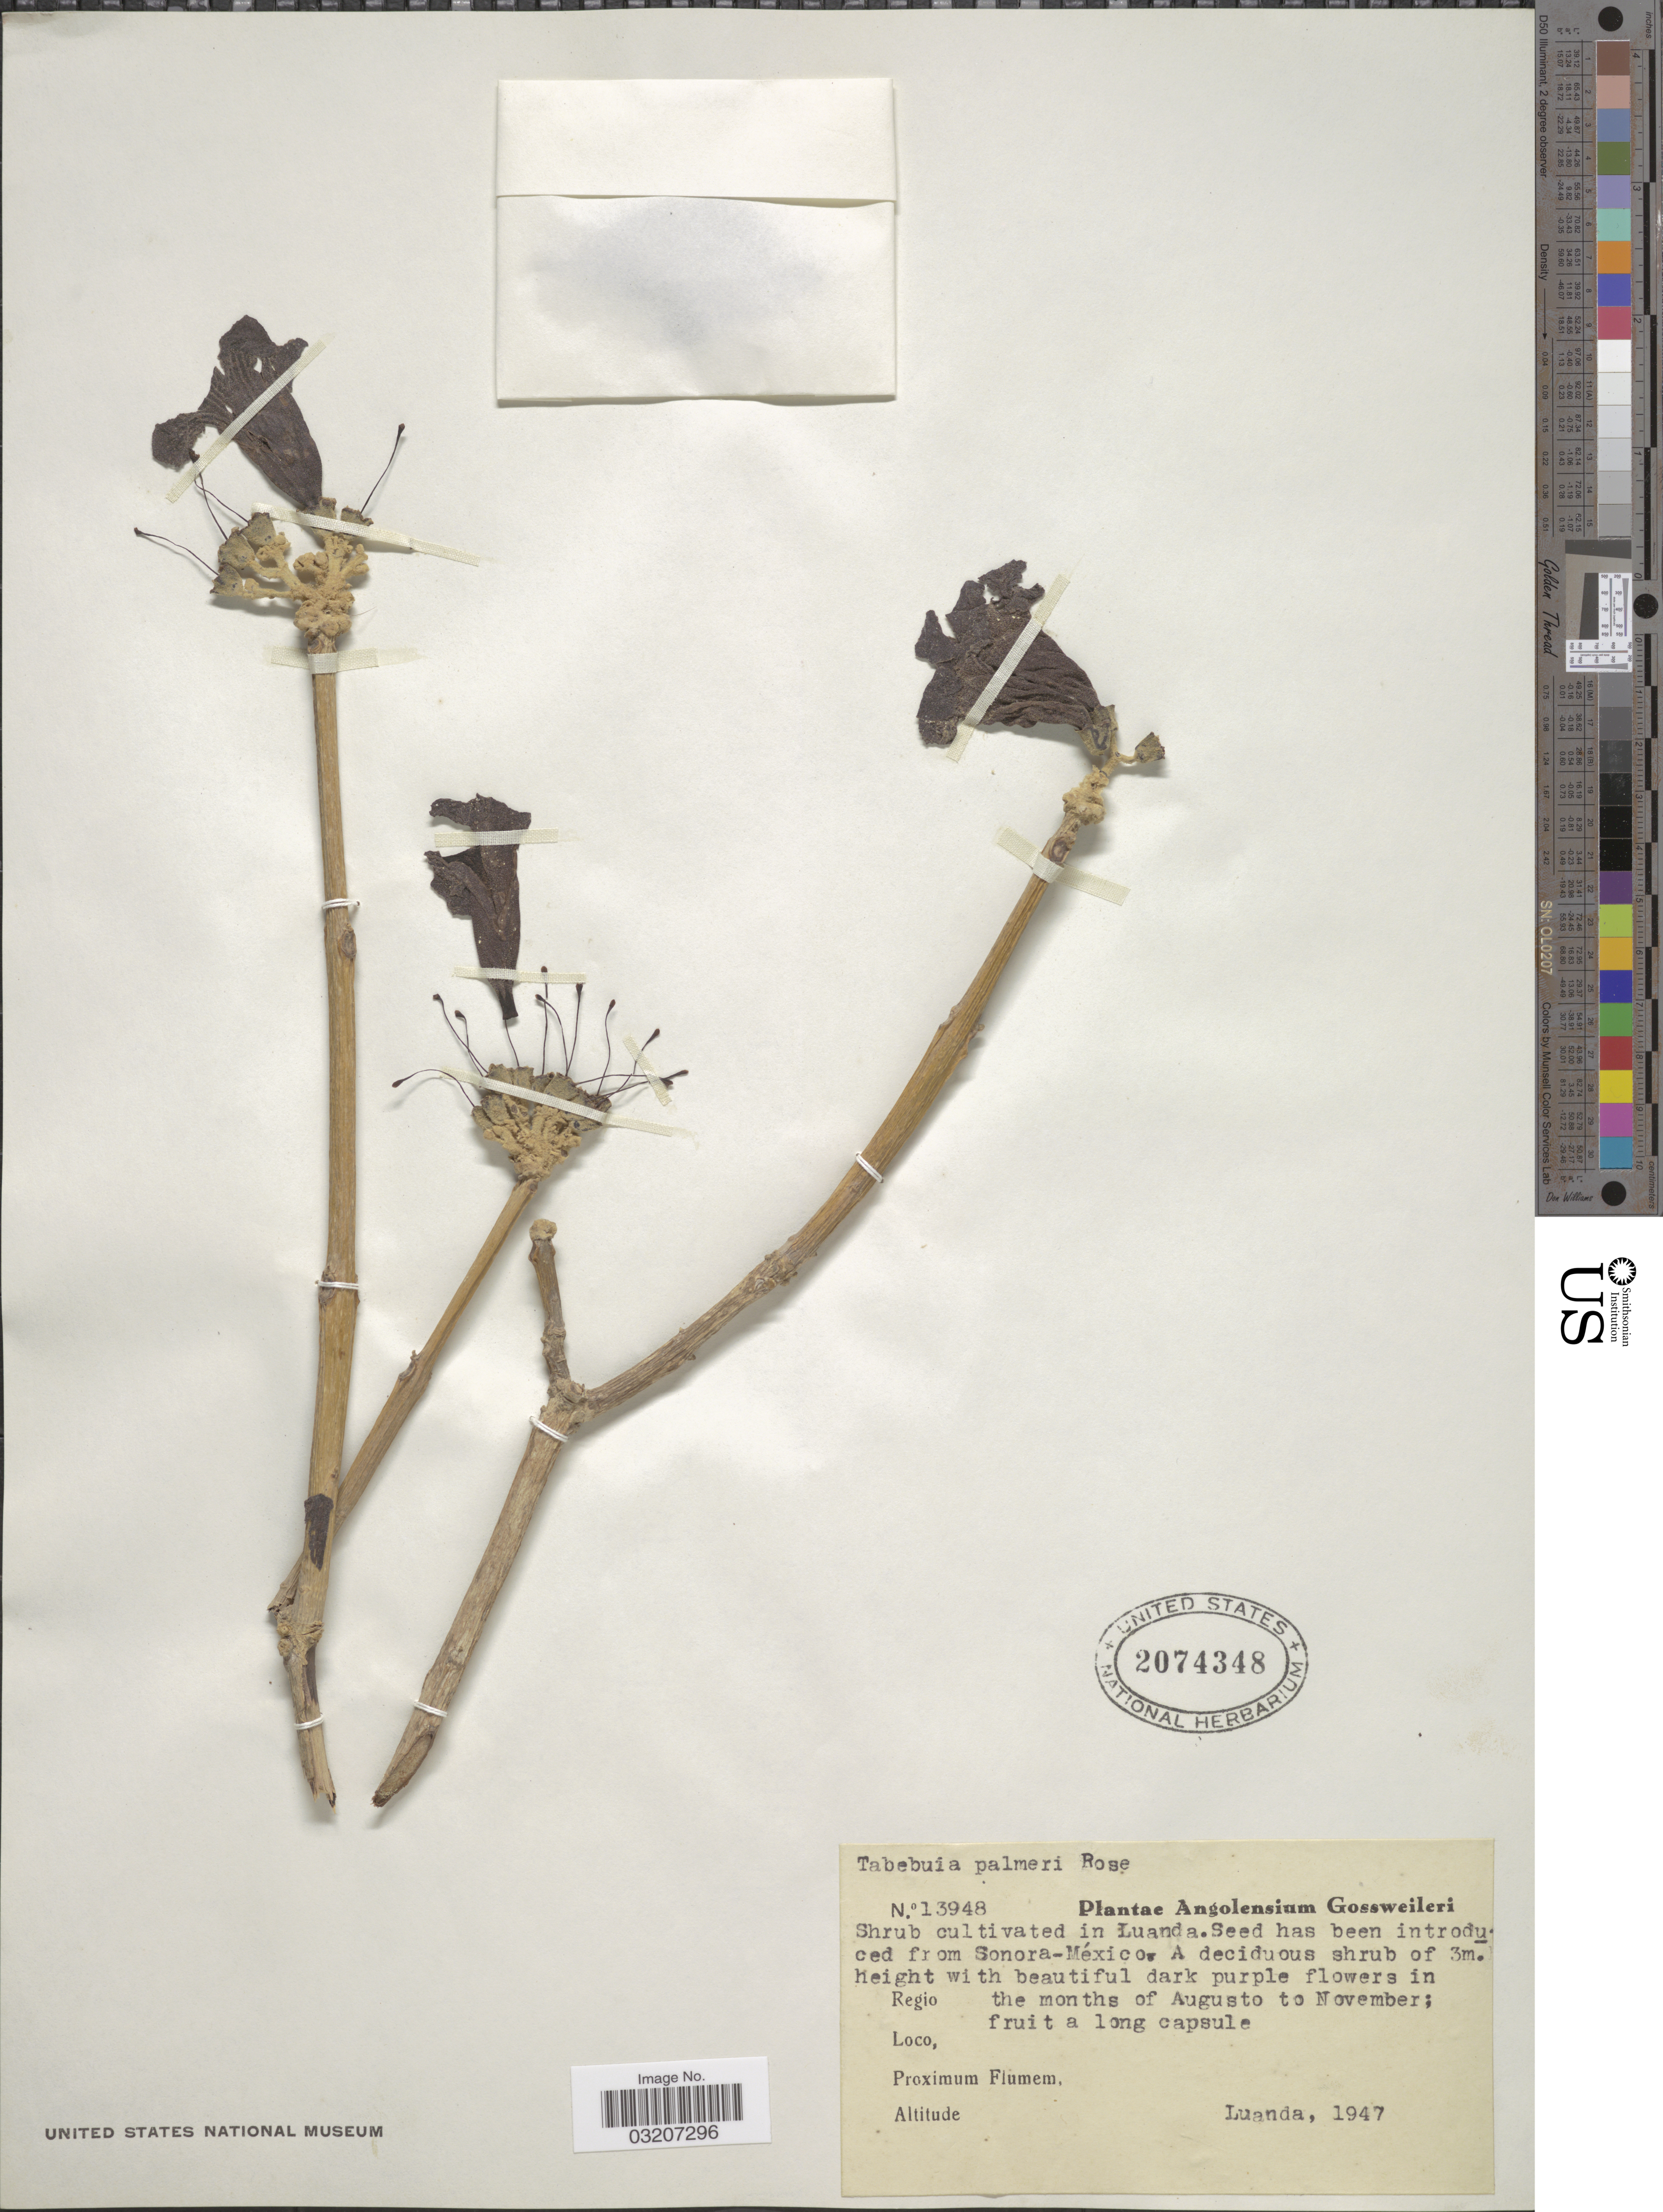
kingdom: Plantae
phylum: Tracheophyta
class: Magnoliopsida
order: Lamiales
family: Bignoniaceae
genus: Tabebuia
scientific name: Tabebuia palmeri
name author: Rose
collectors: -. Gossweiler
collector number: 13948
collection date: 1947-08/1947-11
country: Angola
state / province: Luanda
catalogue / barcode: US 2074348